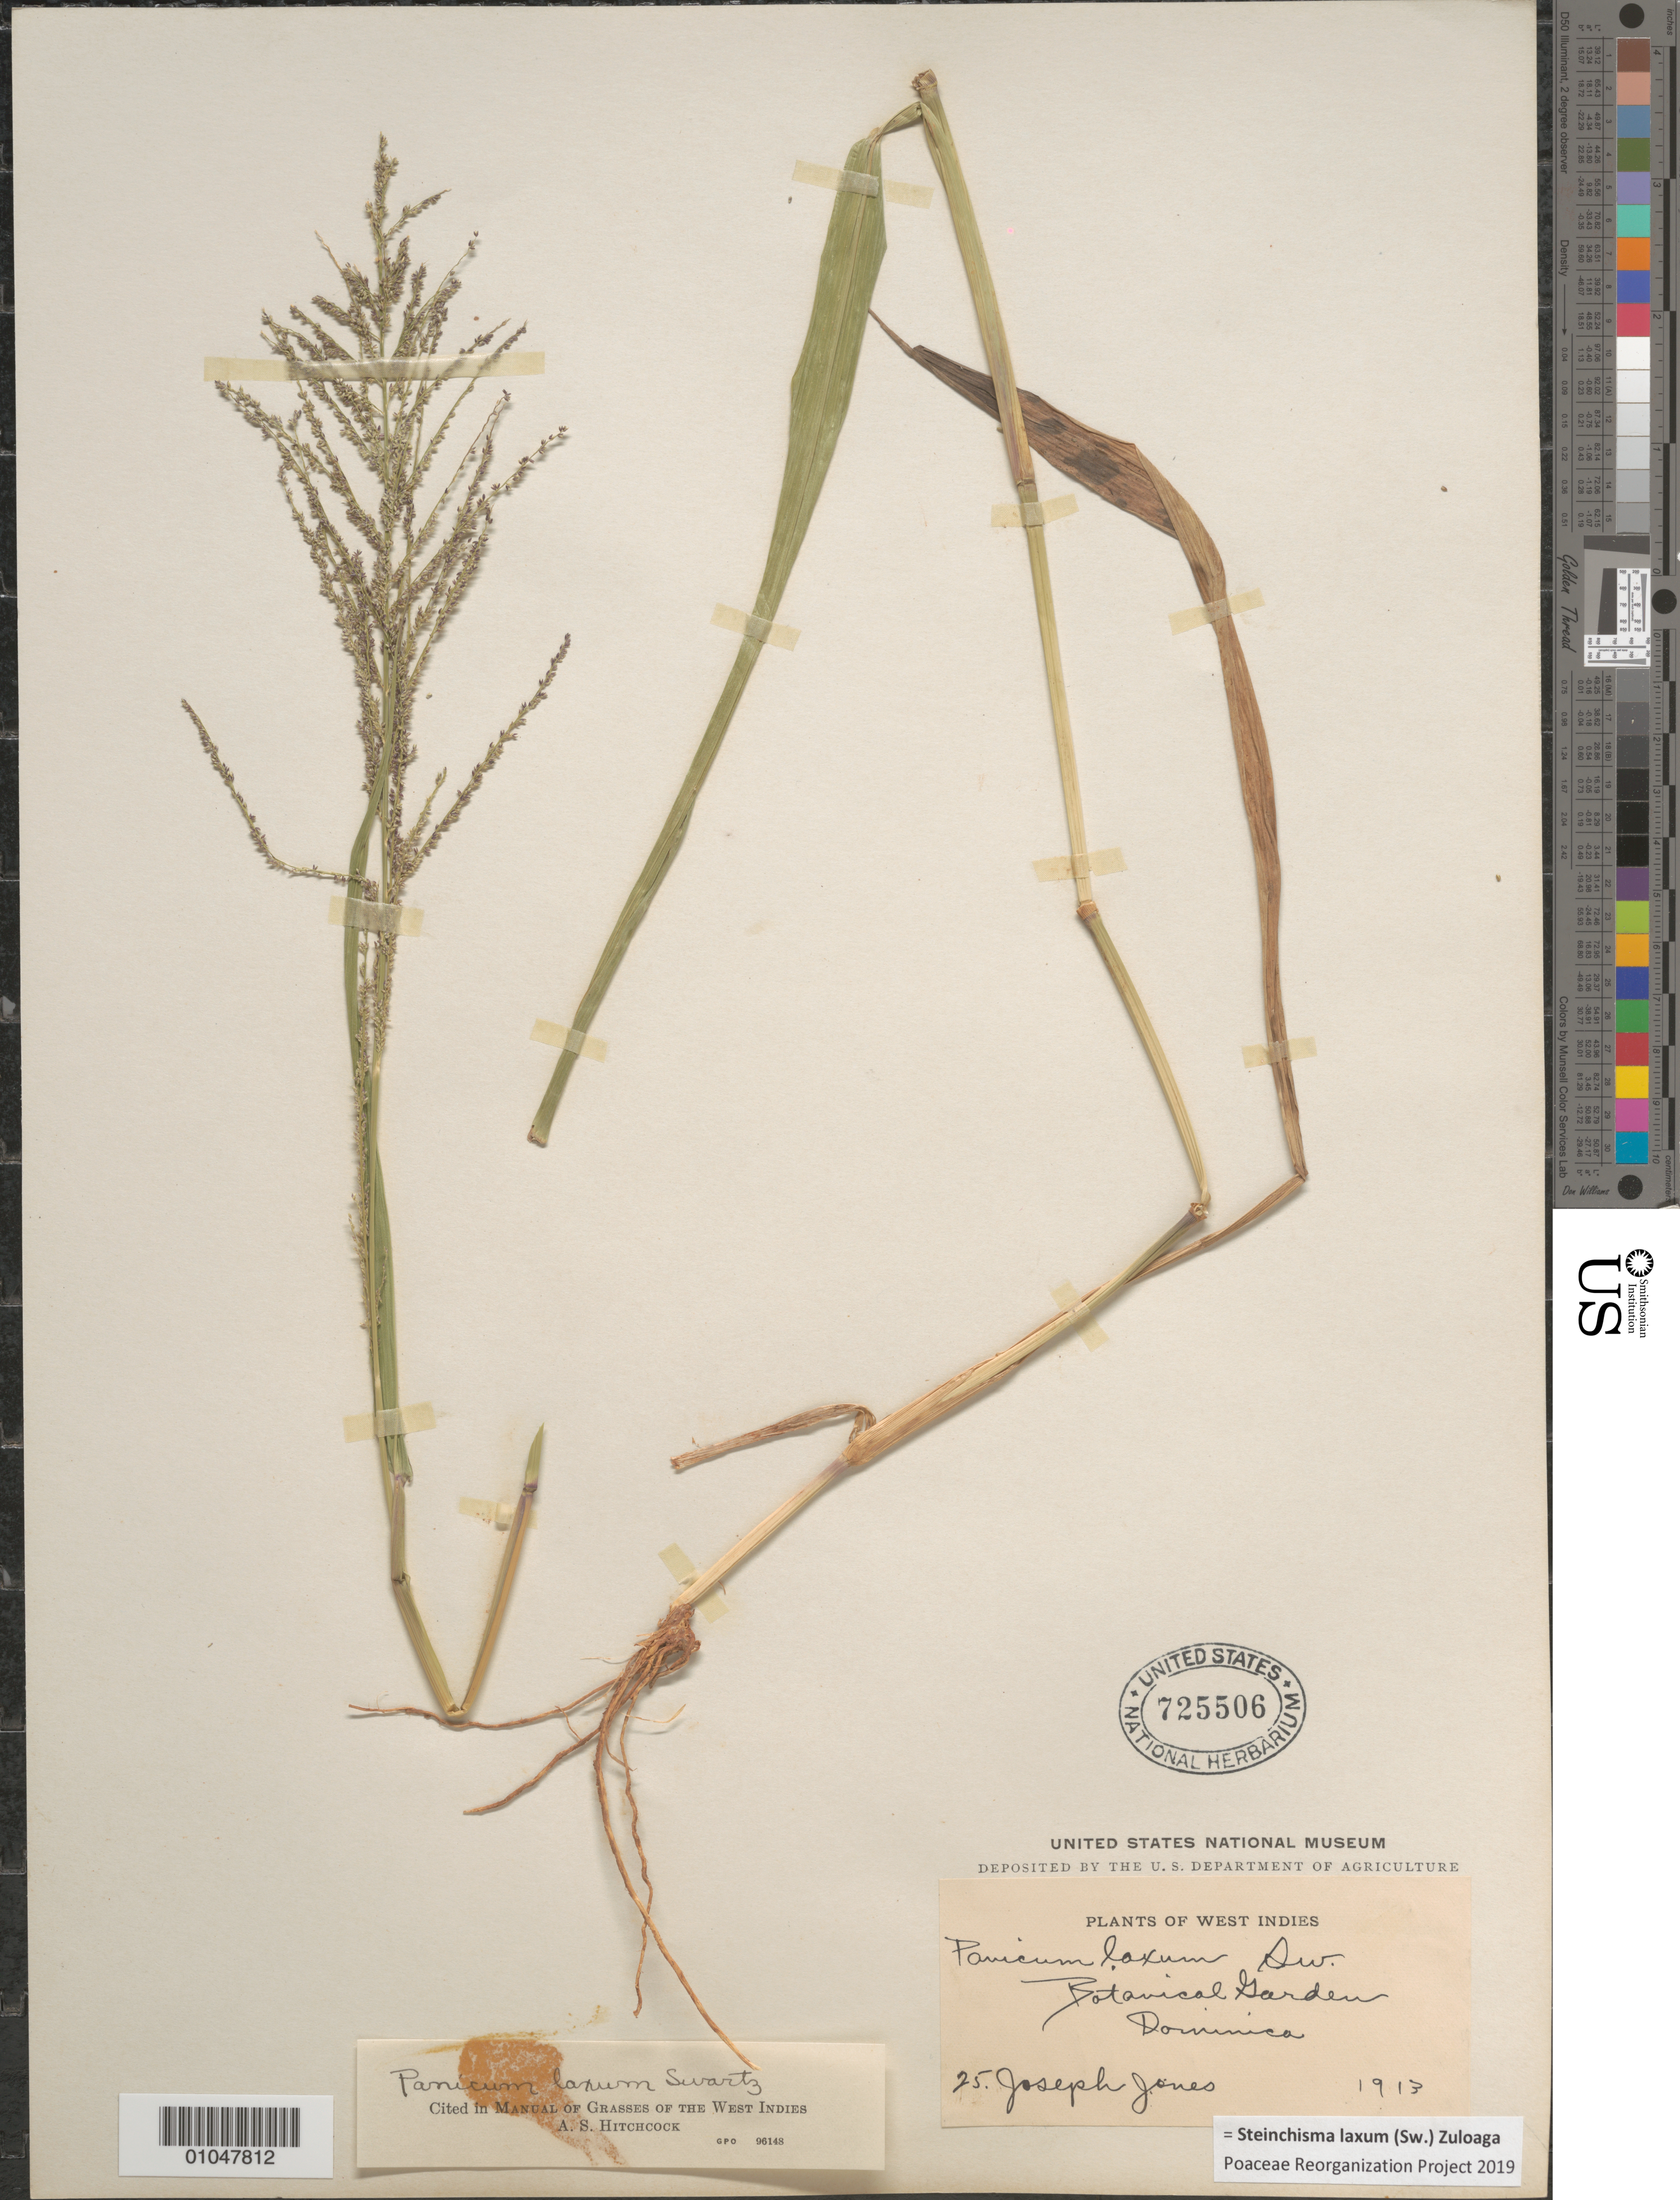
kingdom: Plantae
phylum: Tracheophyta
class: Liliopsida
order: Poales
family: Poaceae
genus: Panicum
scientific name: Panicum laxum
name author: Sw.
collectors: J. Jones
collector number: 25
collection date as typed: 1913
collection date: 1913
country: Dominica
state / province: St. George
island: Dominica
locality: Botanical Gardens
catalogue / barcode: US 725506